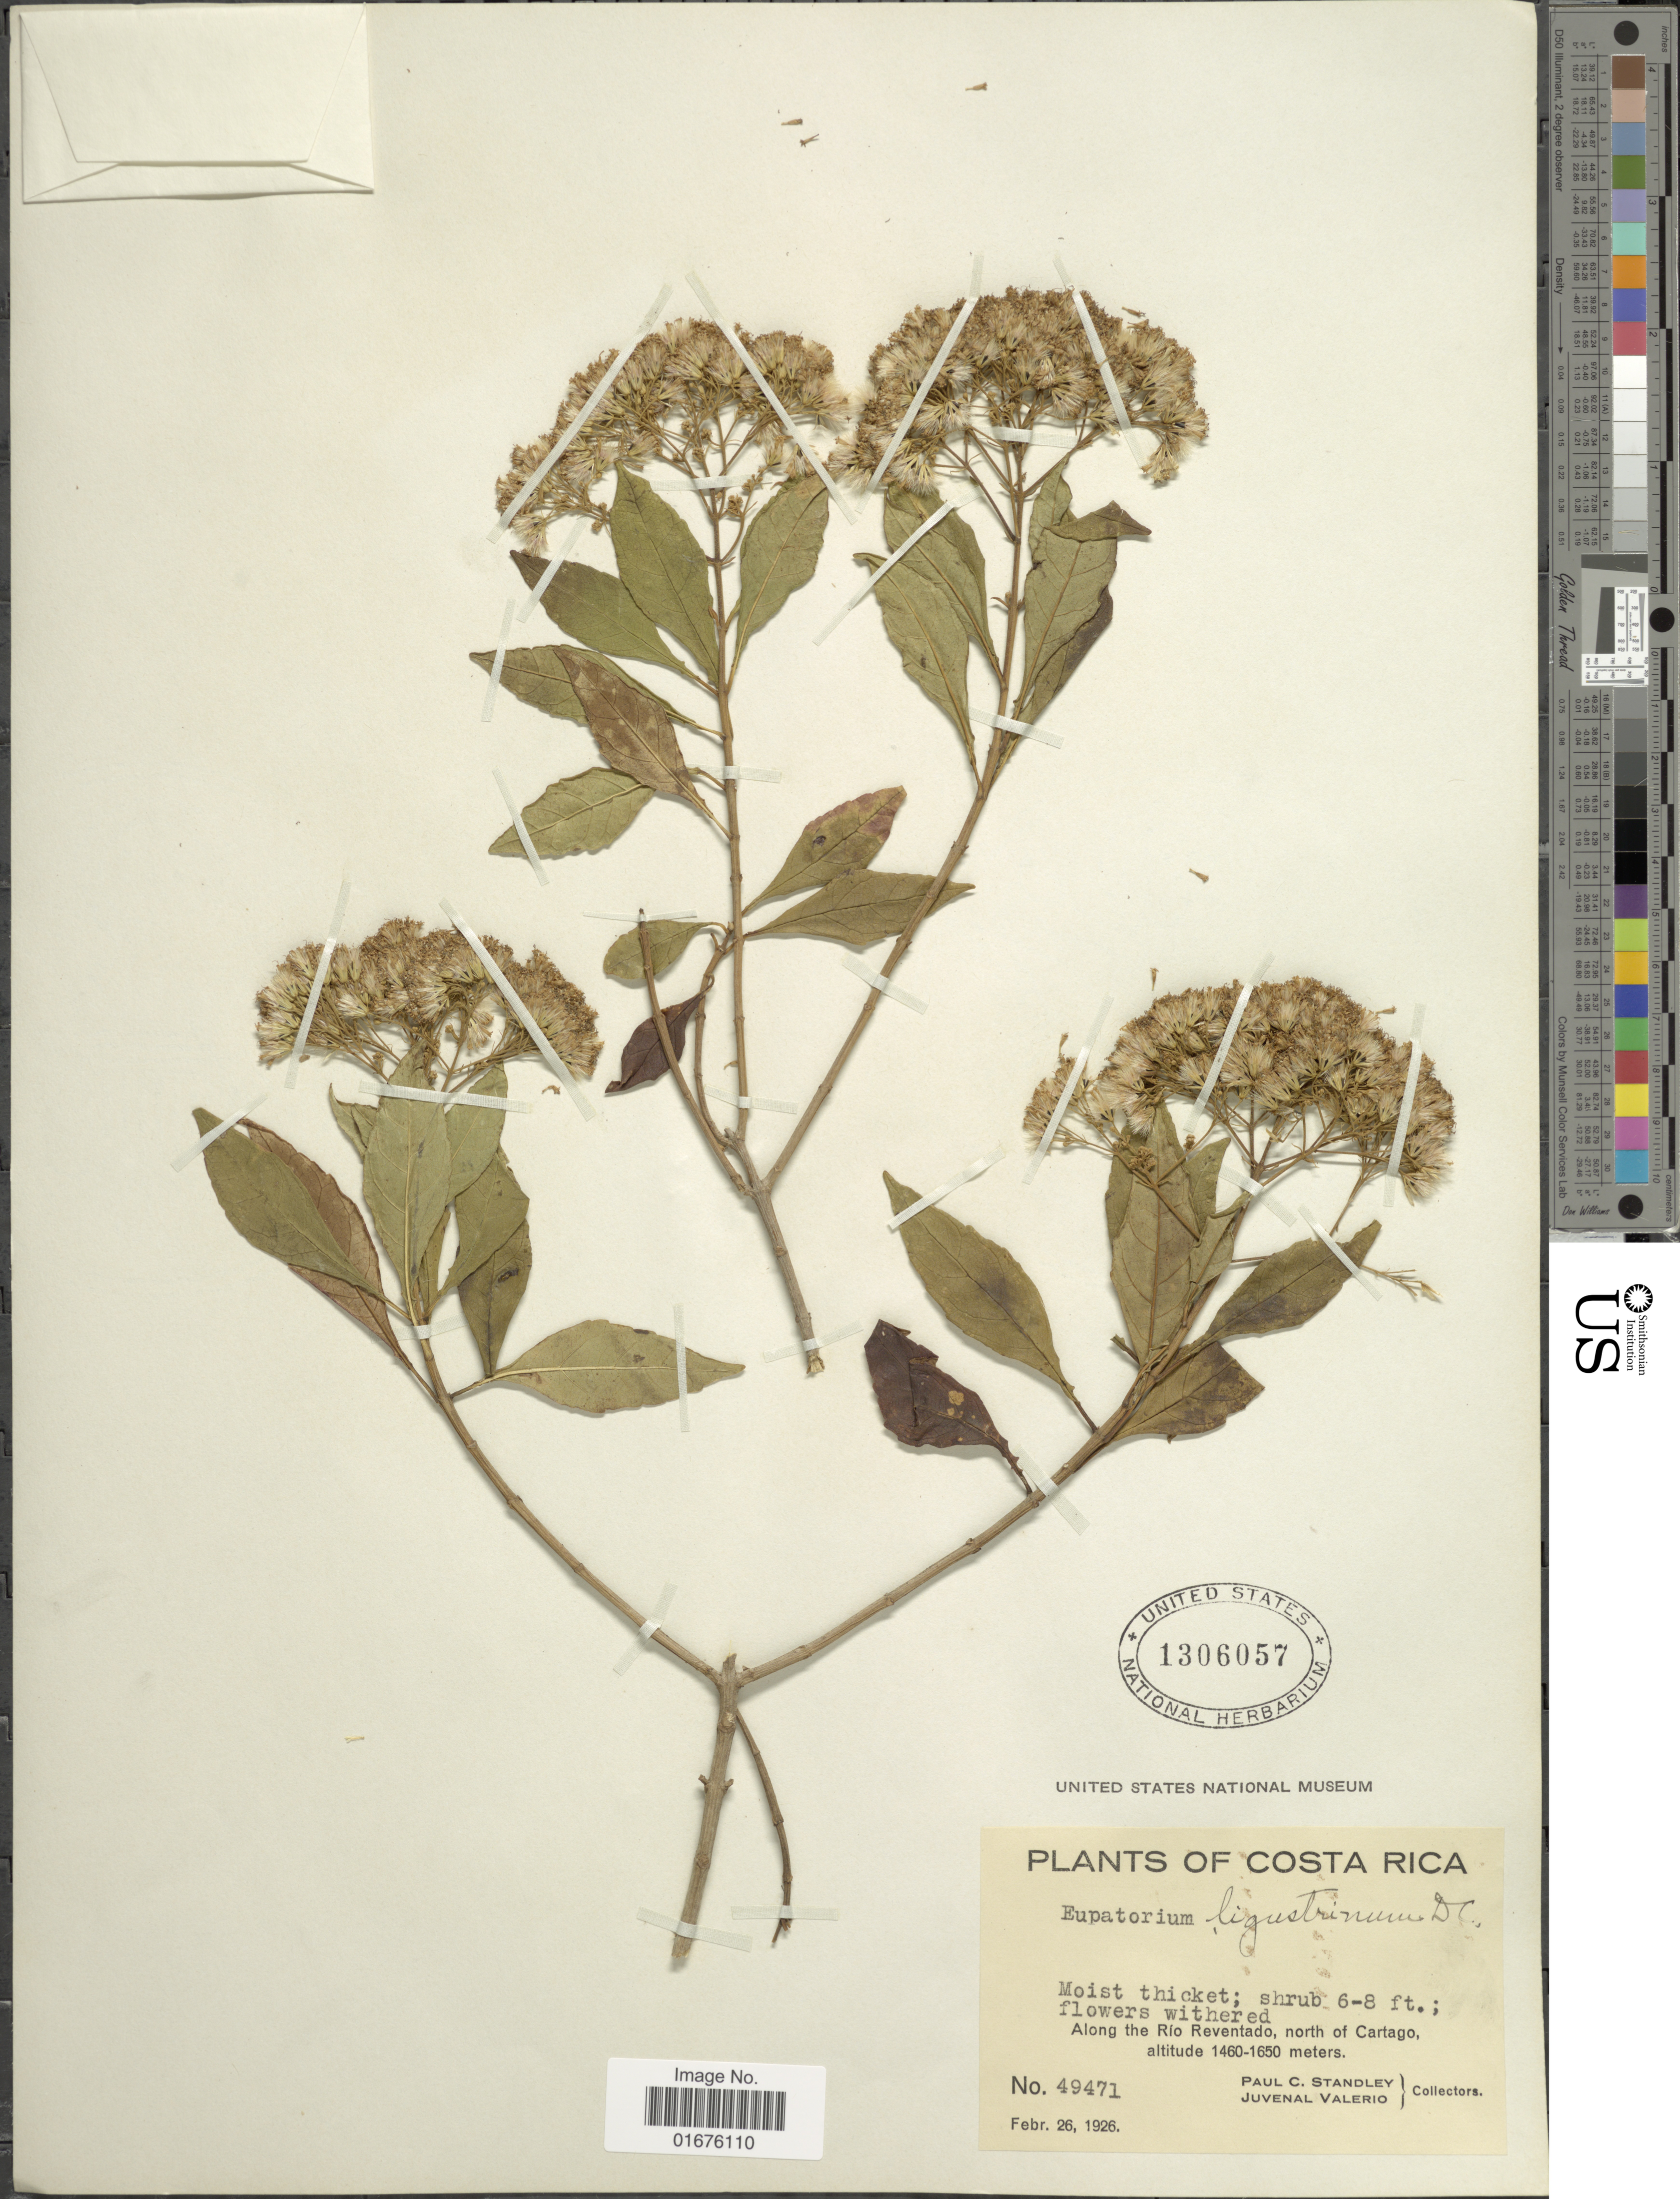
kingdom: Plantae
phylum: Tracheophyta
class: Magnoliopsida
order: Asterales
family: Asteraceae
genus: Ageratina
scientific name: Ageratina ligustrina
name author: (DC.) R.M. King & H. Rob.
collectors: P. C. Standley & J. Valerio R.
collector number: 49471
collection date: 1926-02-26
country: Costa Rica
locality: Moist thicket, along the Río Reventado, north of Cartago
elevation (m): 1460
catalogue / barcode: US 1306057